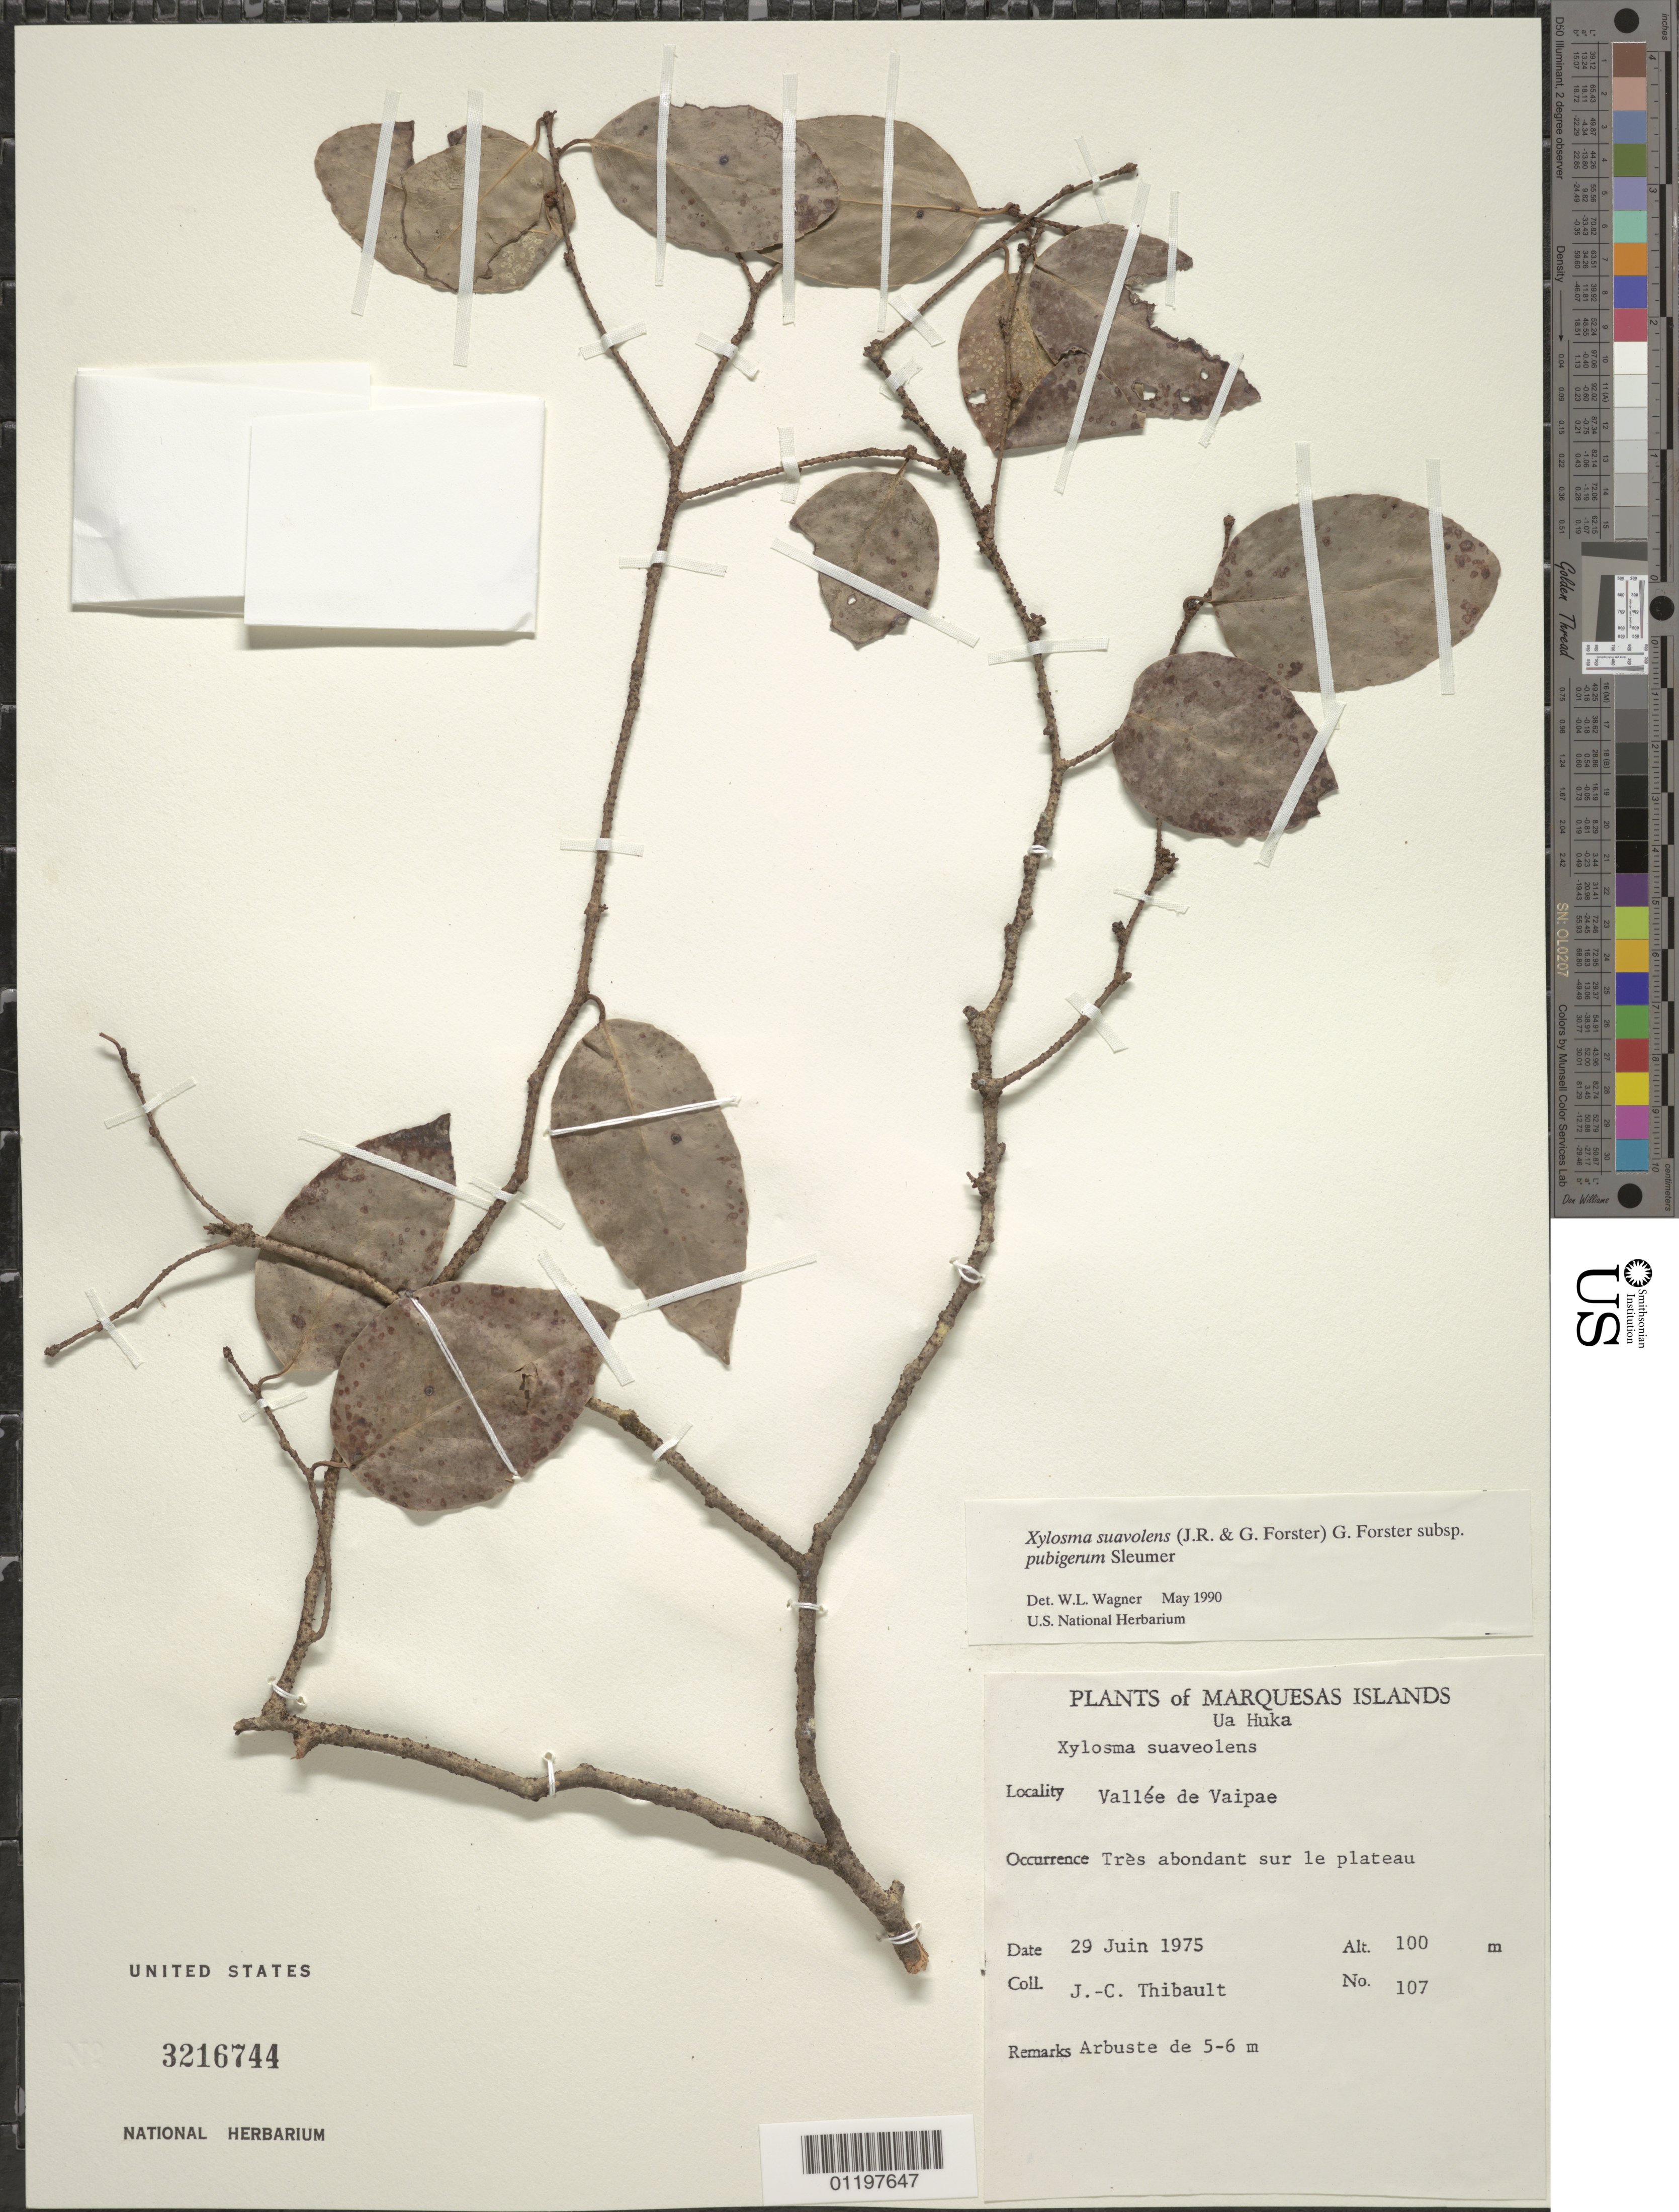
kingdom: Plantae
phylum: Tracheophyta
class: Magnoliopsida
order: Malpighiales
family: Salicaceae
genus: Xylosma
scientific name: Xylosma suaveolens subsp. pubigera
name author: Sleumer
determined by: Wagner, W. L., (BOT), Smithsonian Institution - National Museum of Natural History (UNITED STATES)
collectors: J. Thibault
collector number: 107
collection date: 1975-06-29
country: French Polynesia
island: Ua Huka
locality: Vallée de Vaipae'e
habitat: Sur le plateau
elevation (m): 100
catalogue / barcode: US 3216744